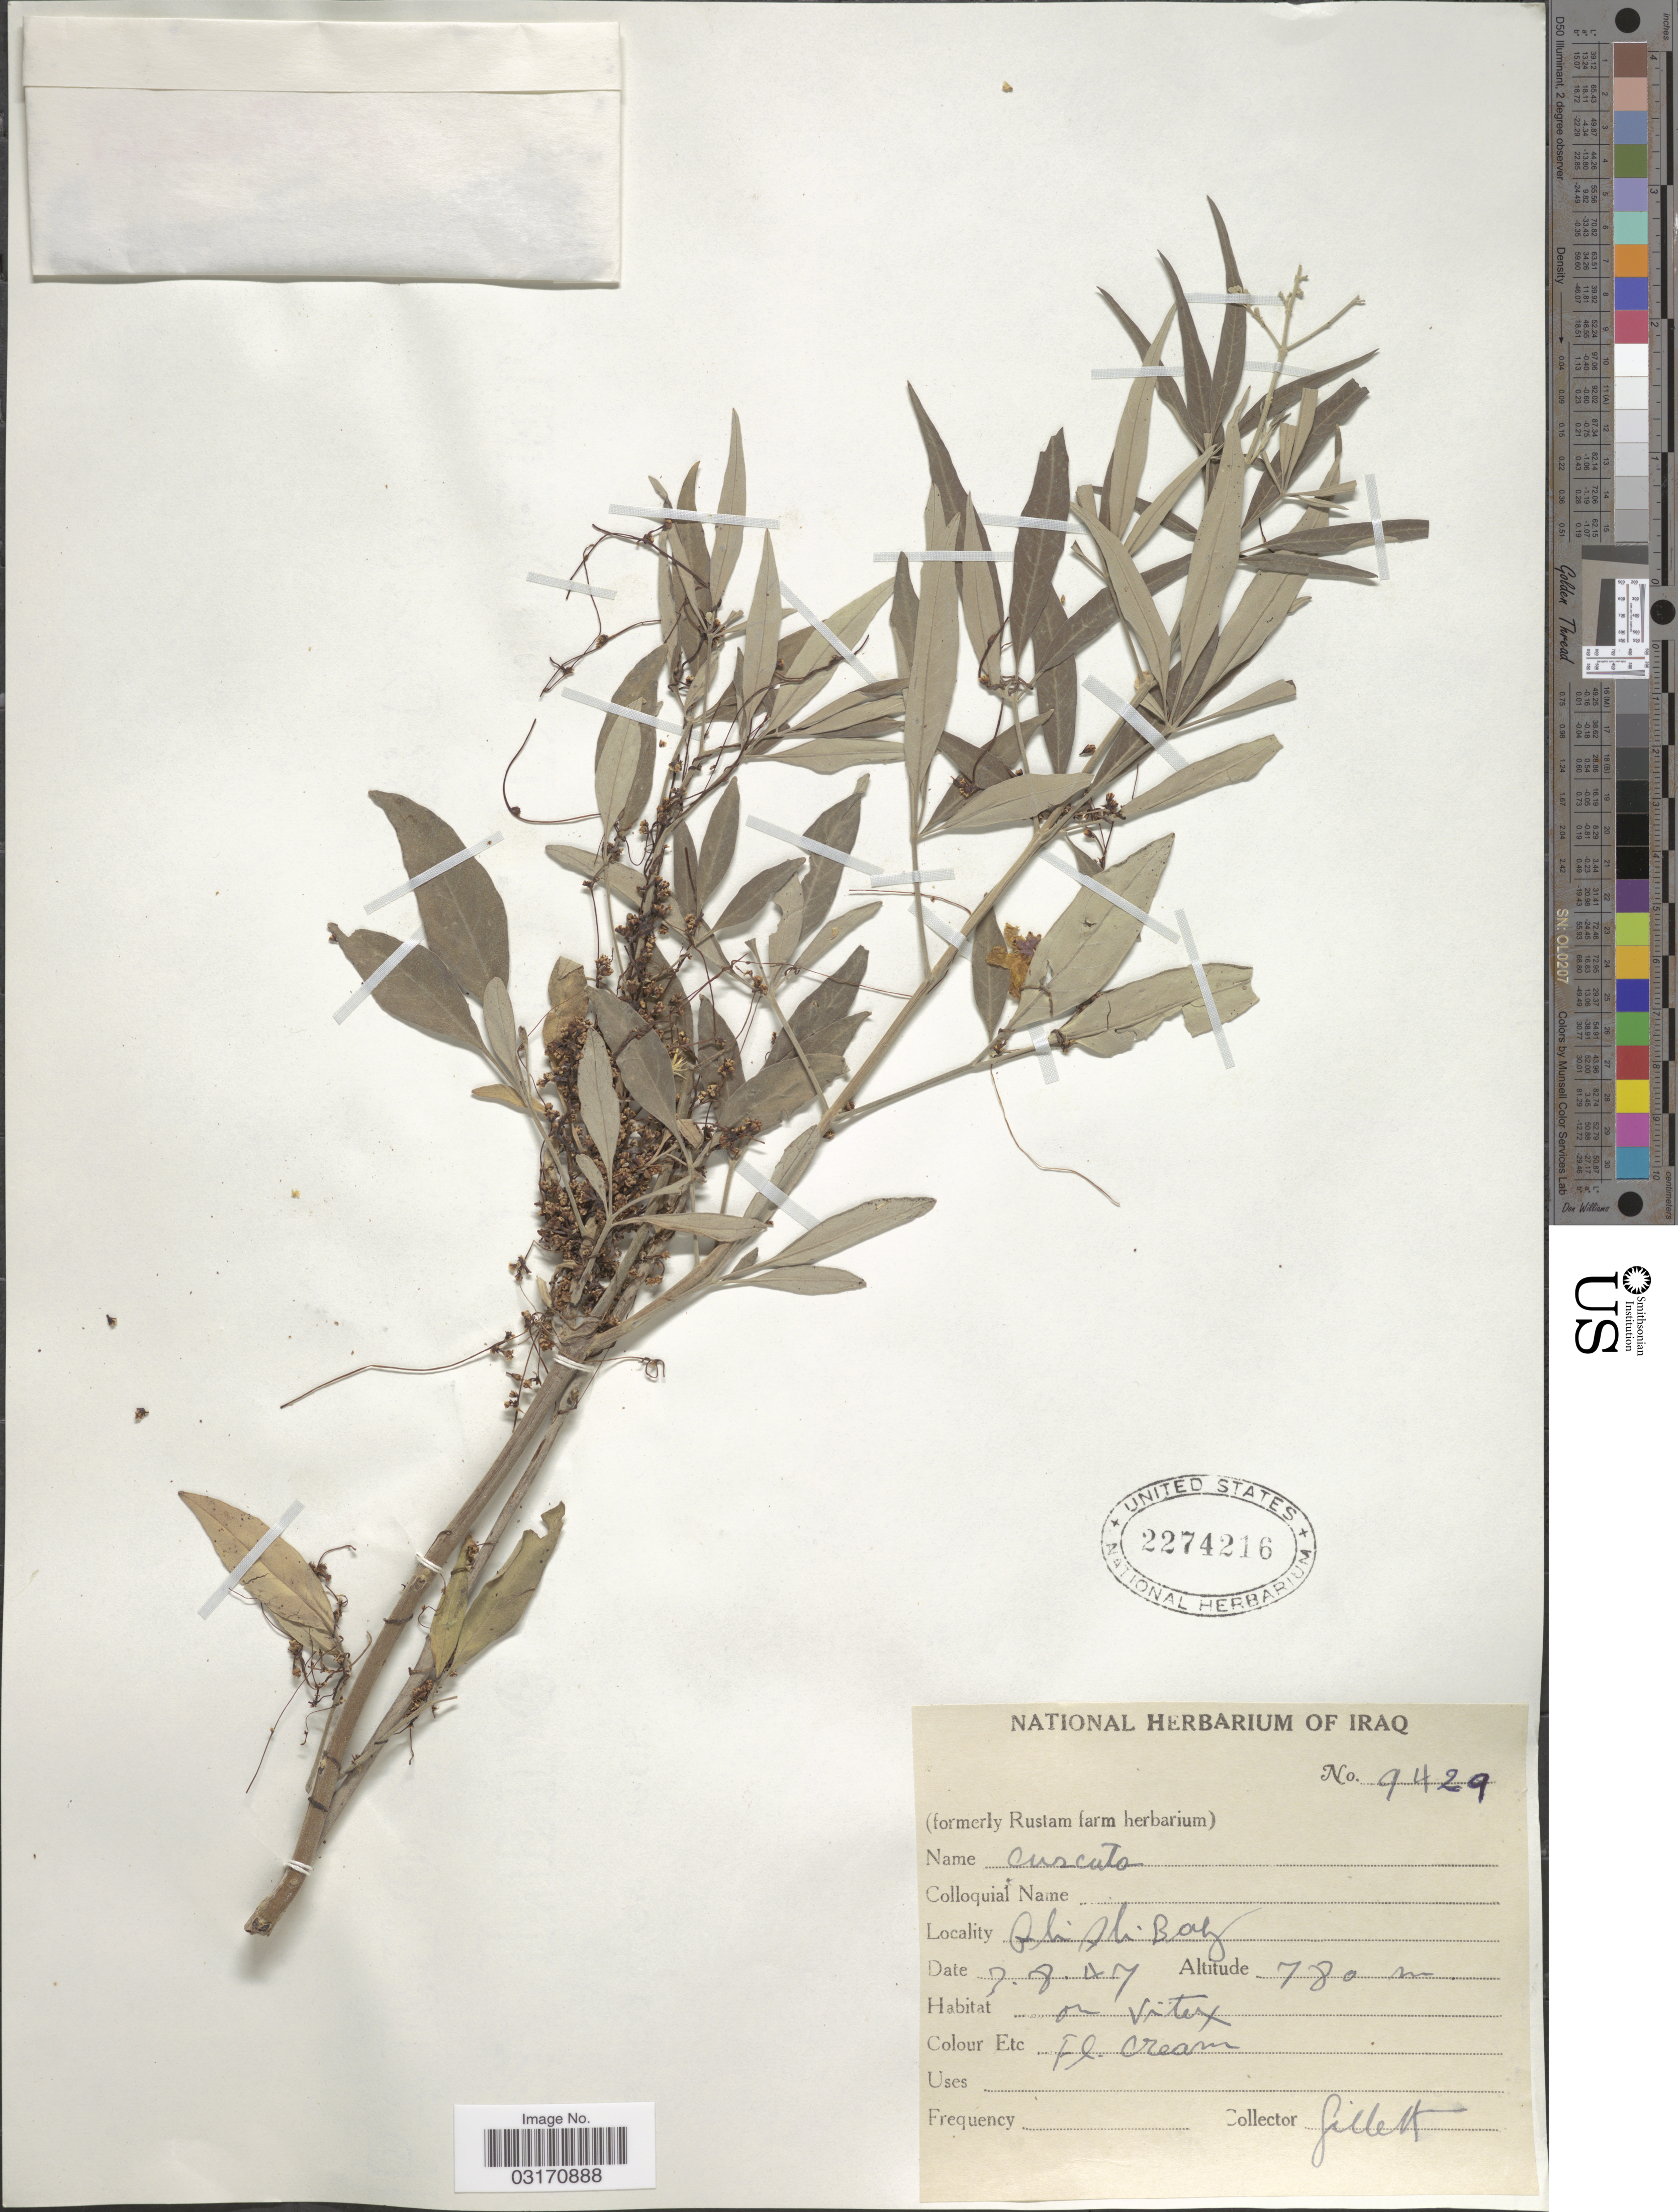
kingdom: Plantae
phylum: Tracheophyta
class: Magnoliopsida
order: Solanales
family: Convolvulaceae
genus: Cuscuta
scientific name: Cuscuta sp.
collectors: Gillett, --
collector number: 9429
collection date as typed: Transcribed d/m/y: 3/8/47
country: Iraq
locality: Phi Shi Bag. [interpreted]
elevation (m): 780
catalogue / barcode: US 2274216